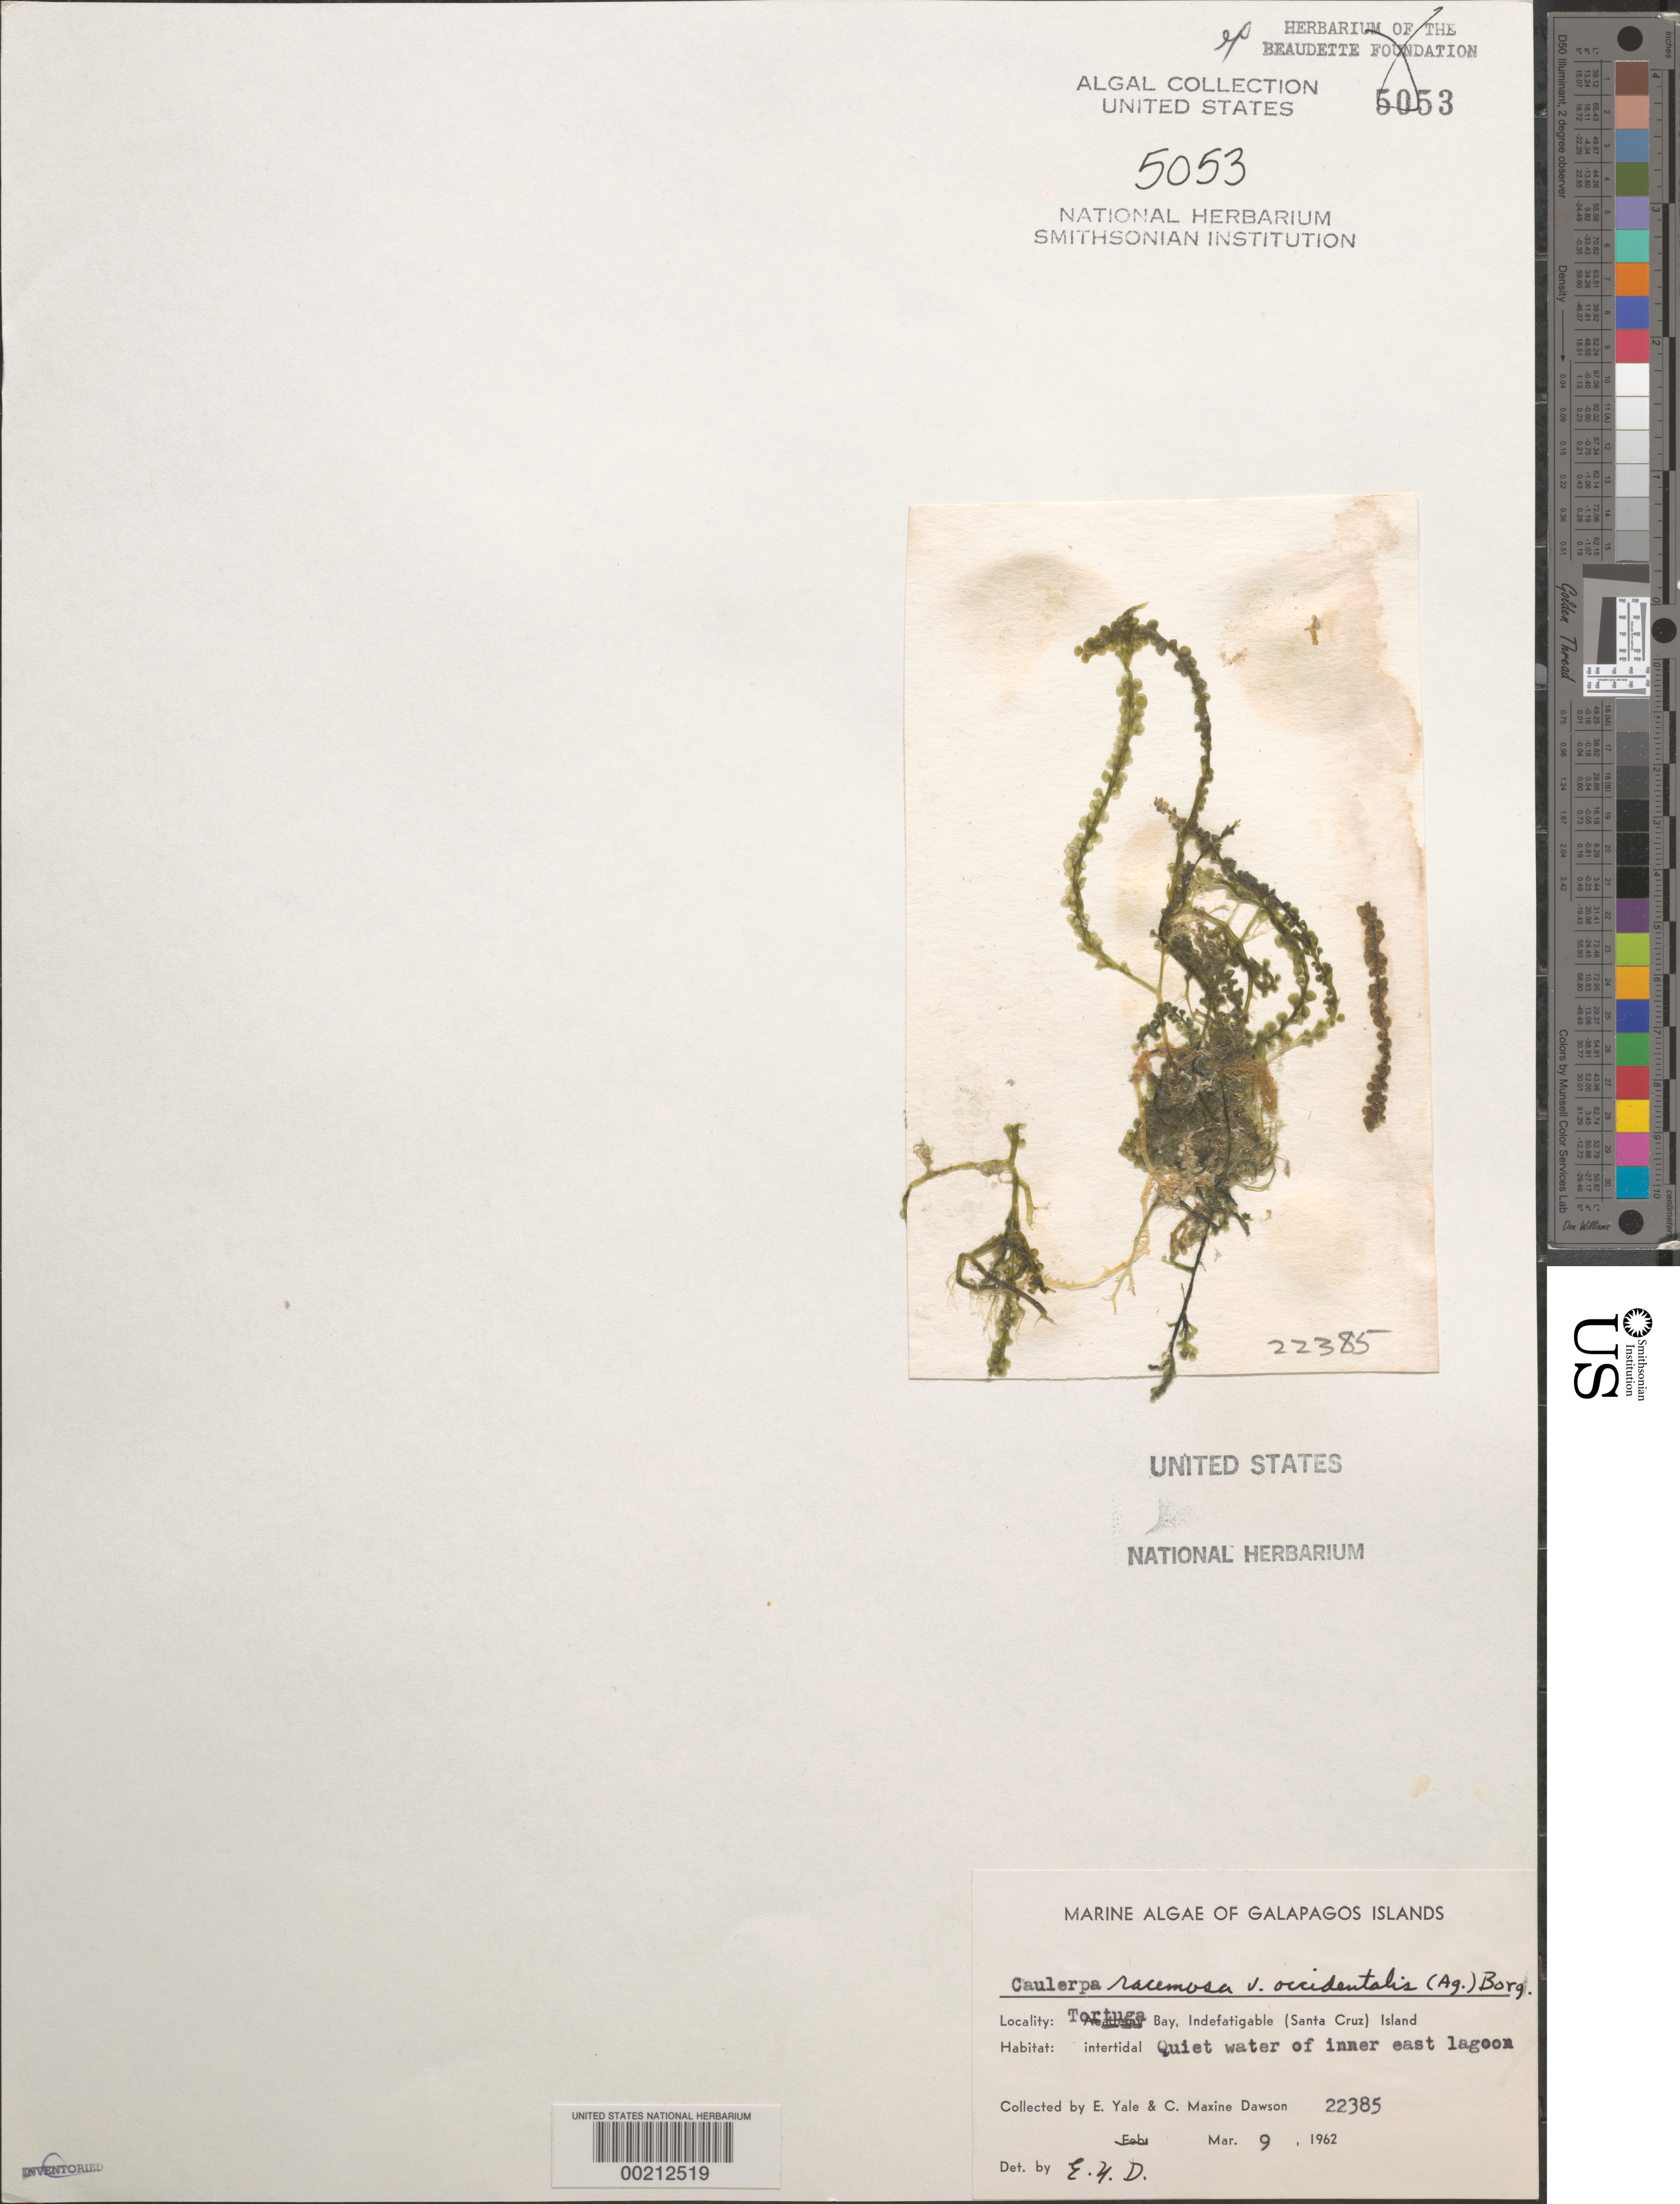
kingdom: Plantae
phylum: Chlorophyta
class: Ulvophyceae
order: Bryopsidales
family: Caulerpaceae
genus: Caulerpa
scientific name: Caulerpa racemosa var. occidentalis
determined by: Dawson, E. Y.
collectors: E. Y. Dawson & C. M. Dawson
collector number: EYD 22385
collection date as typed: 09 Mar 1962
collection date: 1962-03-09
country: Ecuador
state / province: Colón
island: Santa Cruz [Indefatigable, Chaves]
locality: Tortuga Bay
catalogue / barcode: US 5053